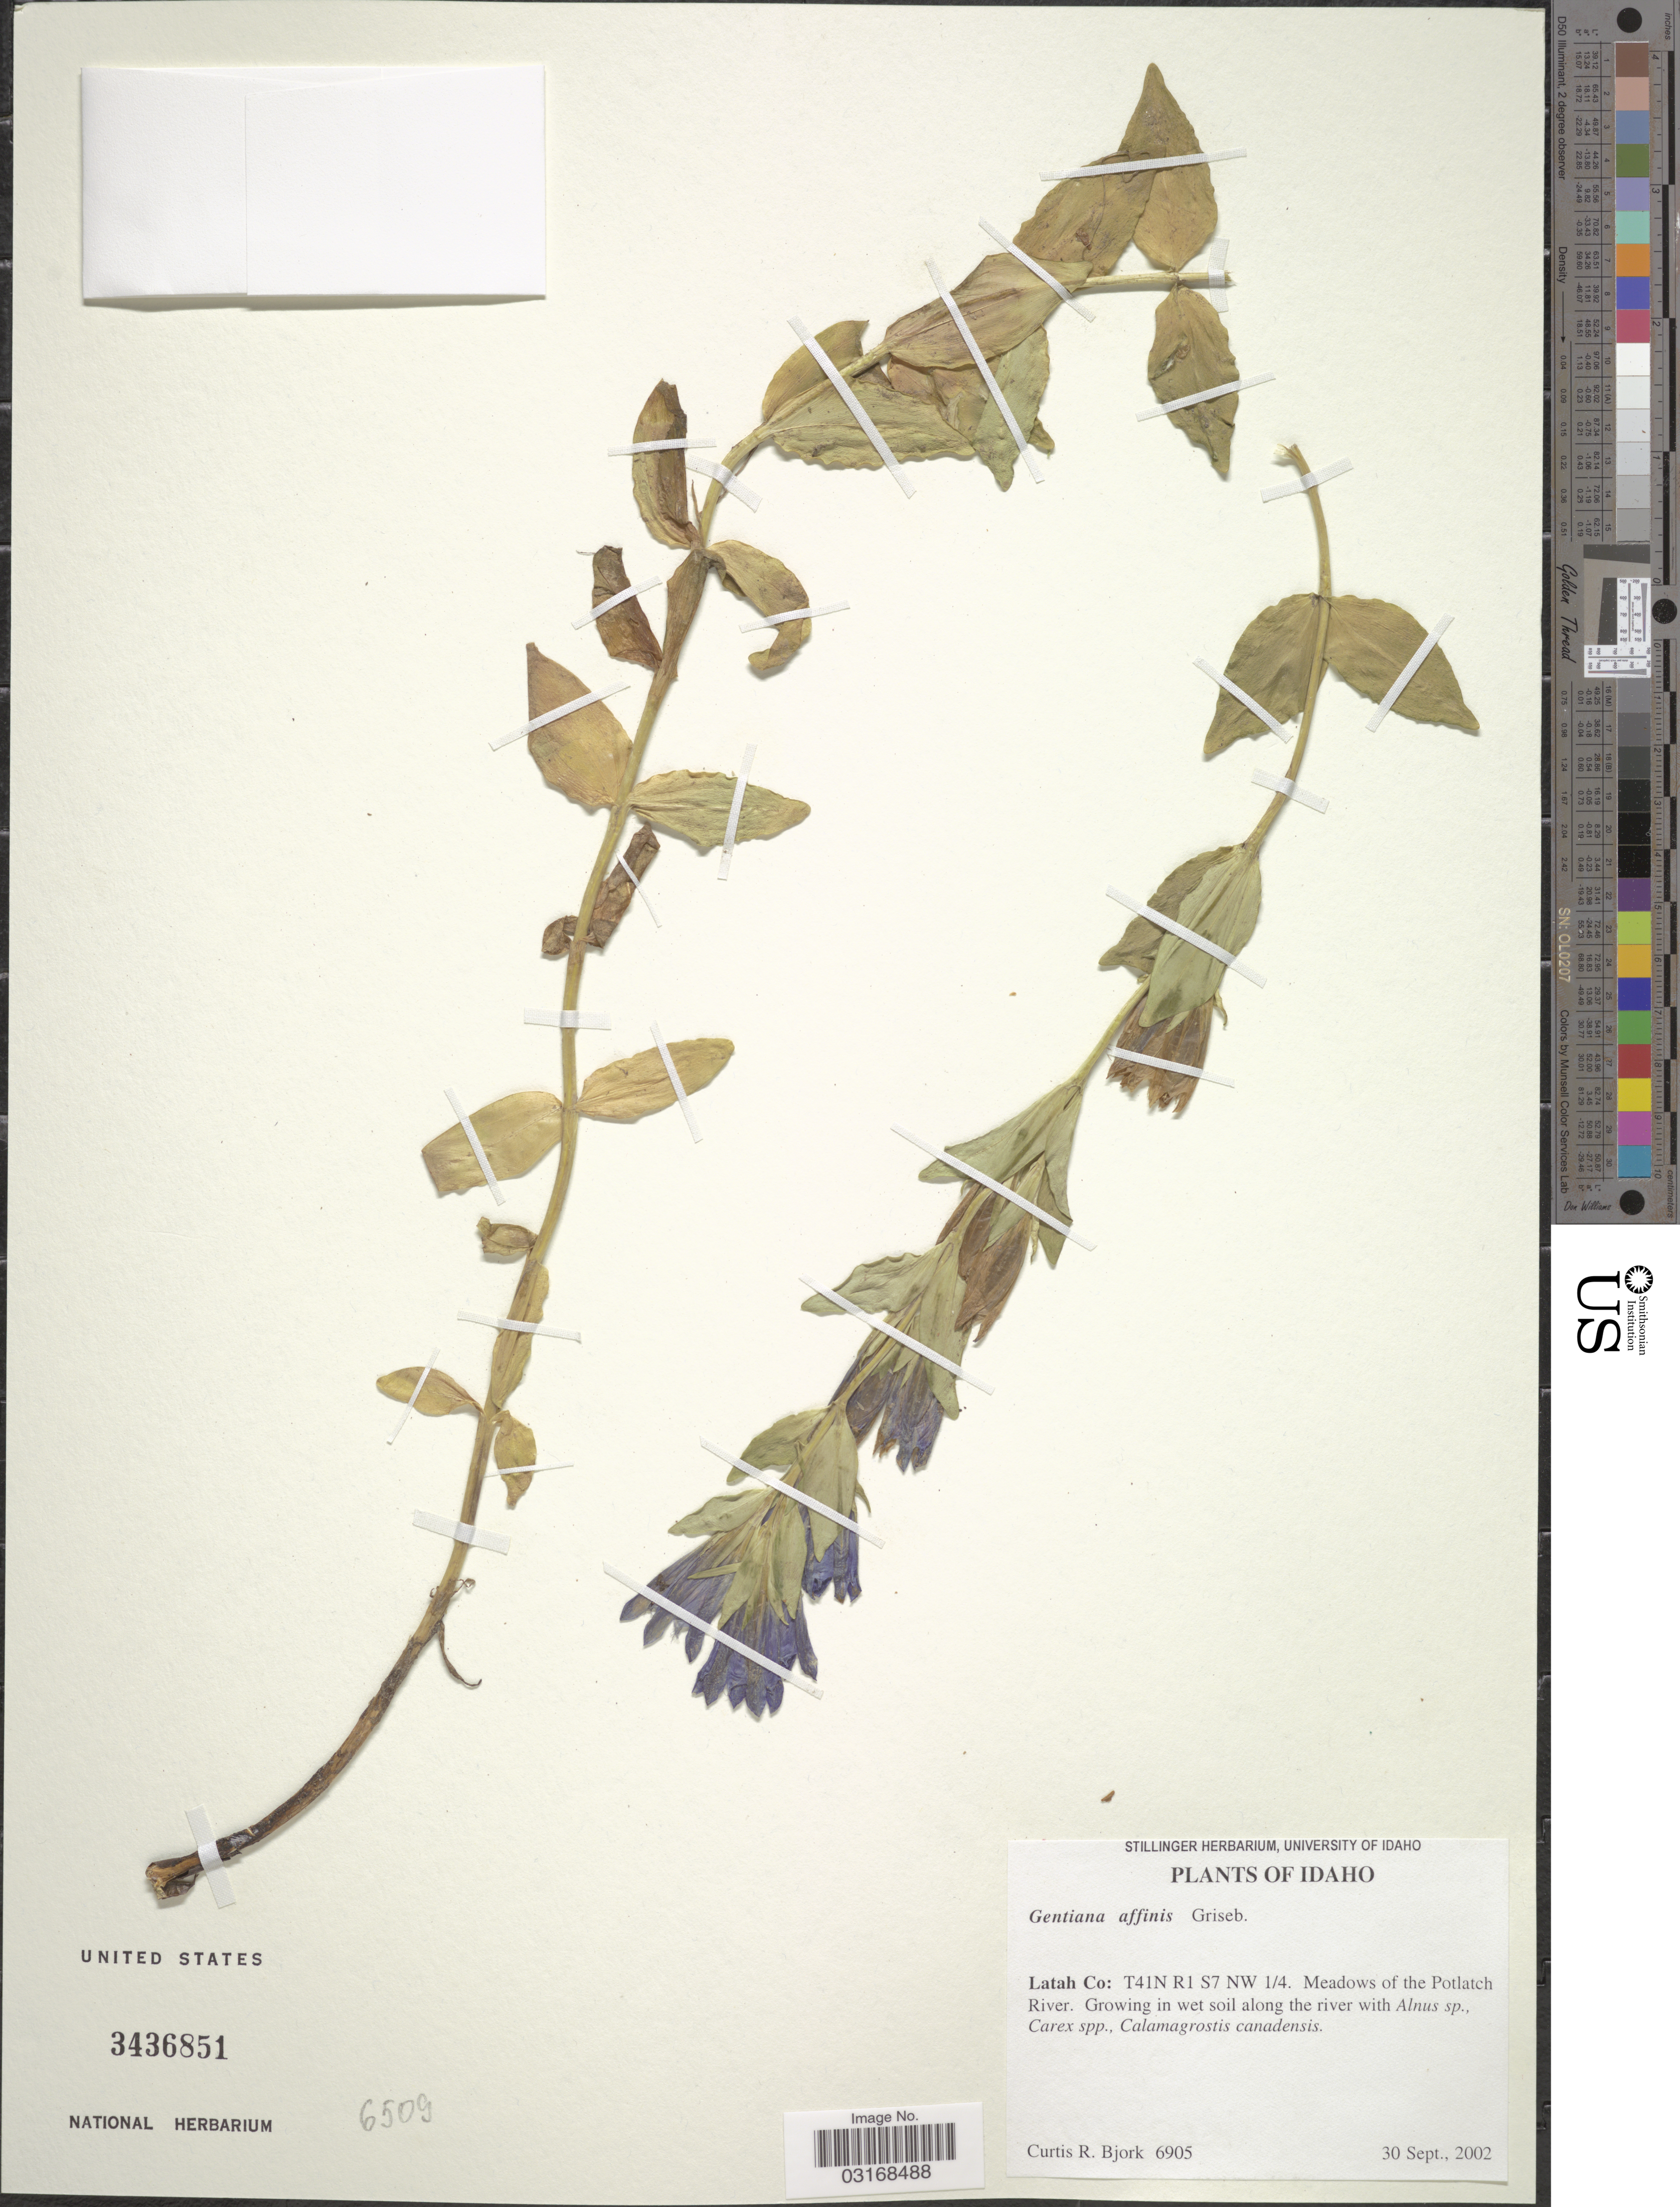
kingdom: Plantae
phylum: Tracheophyta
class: Magnoliopsida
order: Gentianales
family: Gentianaceae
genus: Gentiana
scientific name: Gentiana affinis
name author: Griseb.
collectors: C. Bjork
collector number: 6905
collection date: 2002-09-30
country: United States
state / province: Idaho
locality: Latah Co: T41N R1 S7 NW 1/4. Meadows of the Potlatch River.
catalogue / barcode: US 3436851